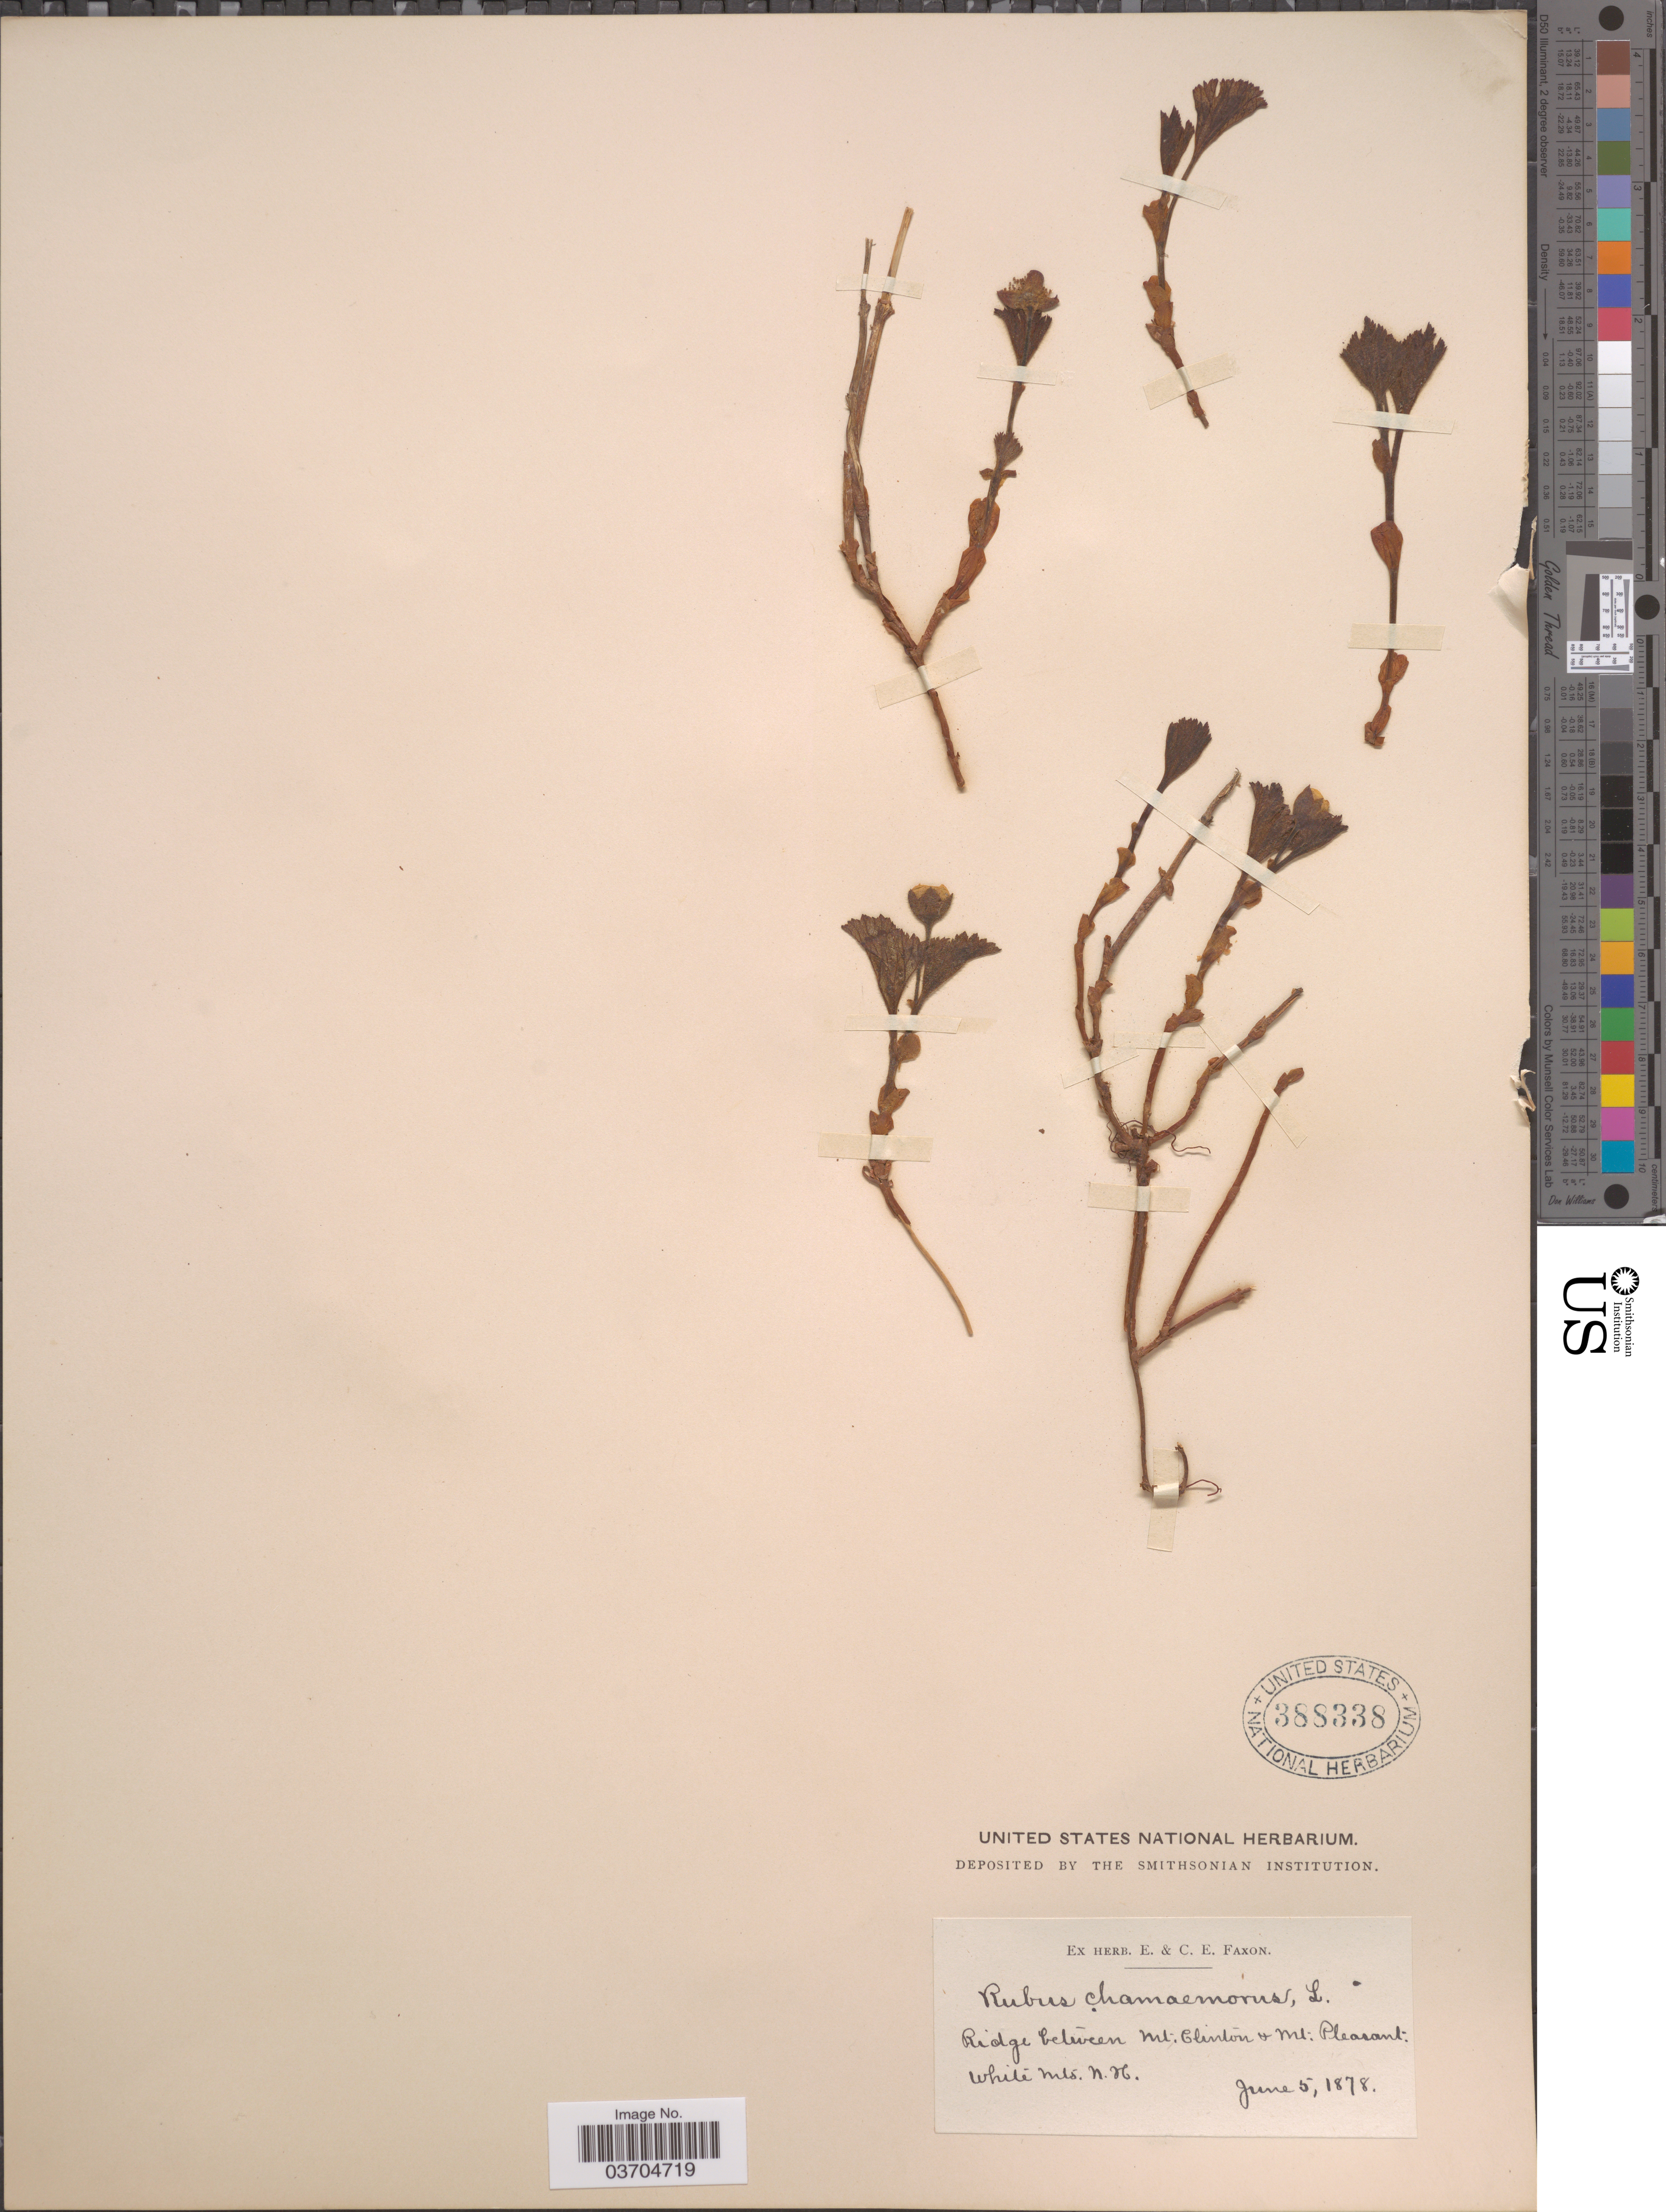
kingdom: Plantae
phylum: Tracheophyta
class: Magnoliopsida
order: Rosales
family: Rosaceae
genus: Rubus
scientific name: Rubus chamaemorus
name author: L.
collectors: ex herb. E. & C.E. Faxon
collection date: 1878-06-05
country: United States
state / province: New Hampshire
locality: Ridge between Mt. Clinton & Mt. Pleasant.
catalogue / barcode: US 388338